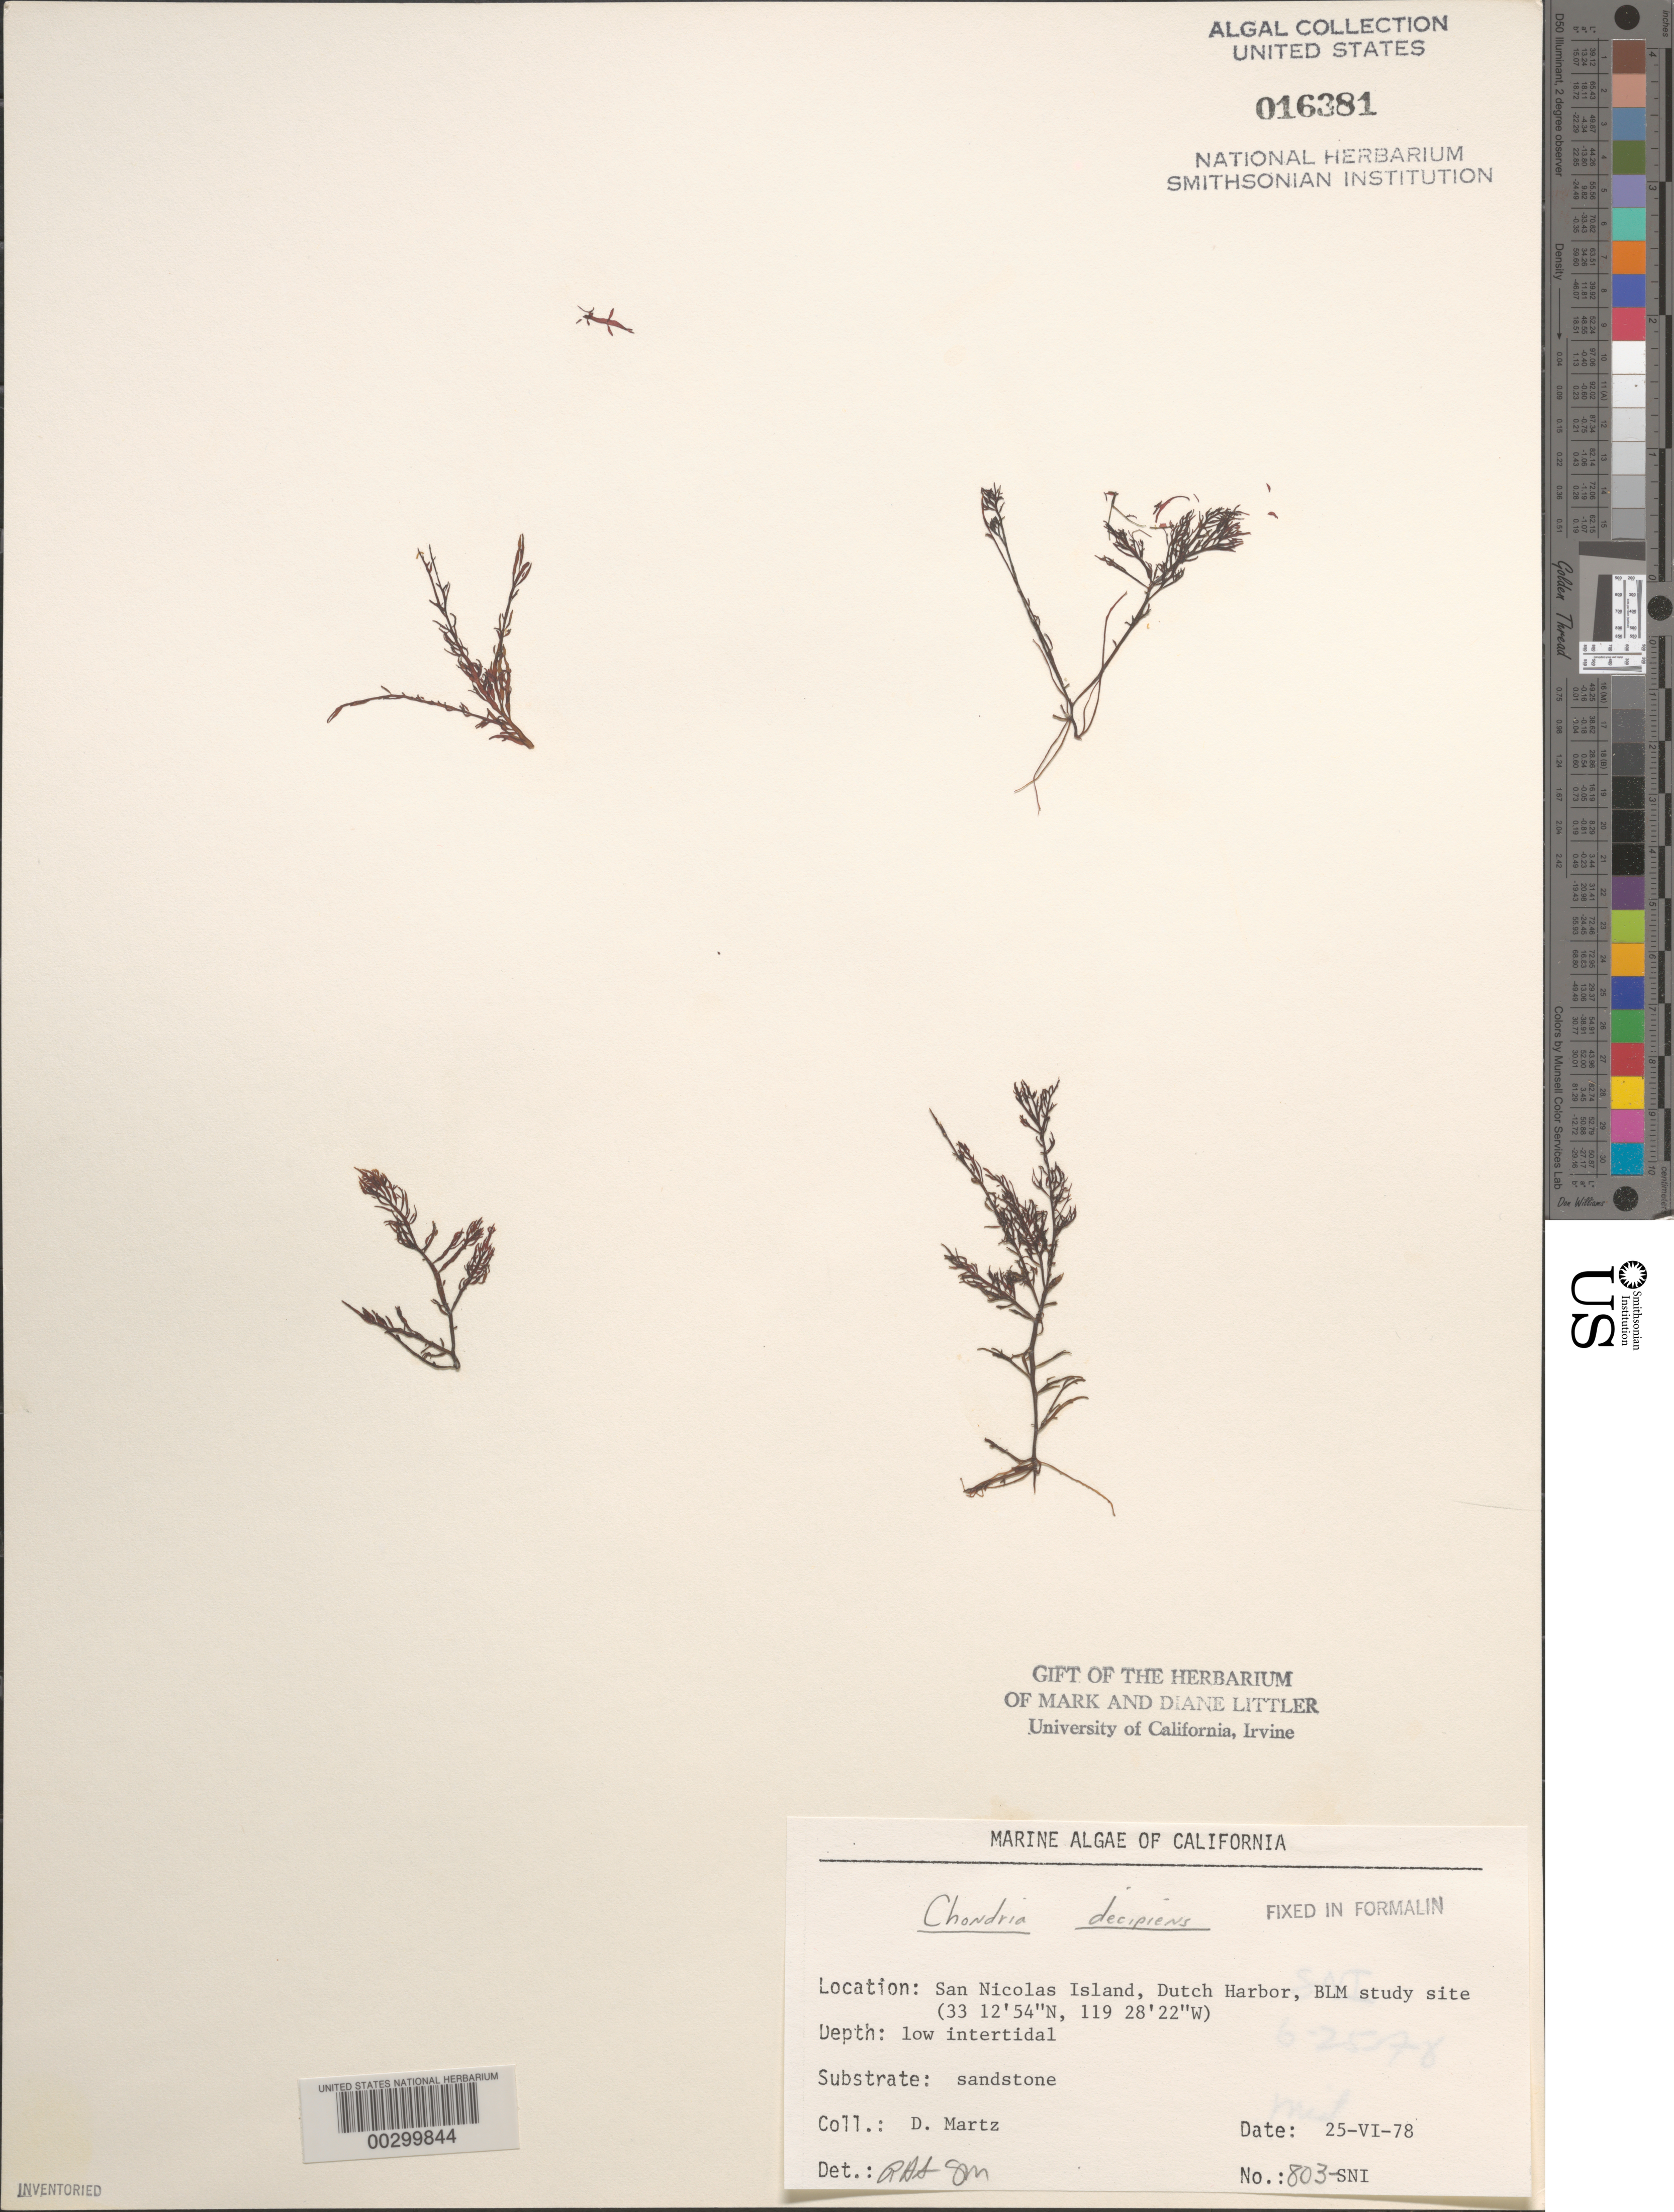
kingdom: Plantae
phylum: Rhodophyta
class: Florideophyceae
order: Ceramiales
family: Rhodomelaceae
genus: Chondria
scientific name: Chondria decipiens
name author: Kylin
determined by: Sims, Robert H.; Murray, S. N.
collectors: D. Martz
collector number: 803-sni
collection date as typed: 25 Jun 1978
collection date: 1978-06-25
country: United States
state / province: California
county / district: Ventura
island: San Nicolas Island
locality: Dutch Harbor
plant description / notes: BLM-SOCALBIGHT Rocky Intertidal Survey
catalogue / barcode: US 16381